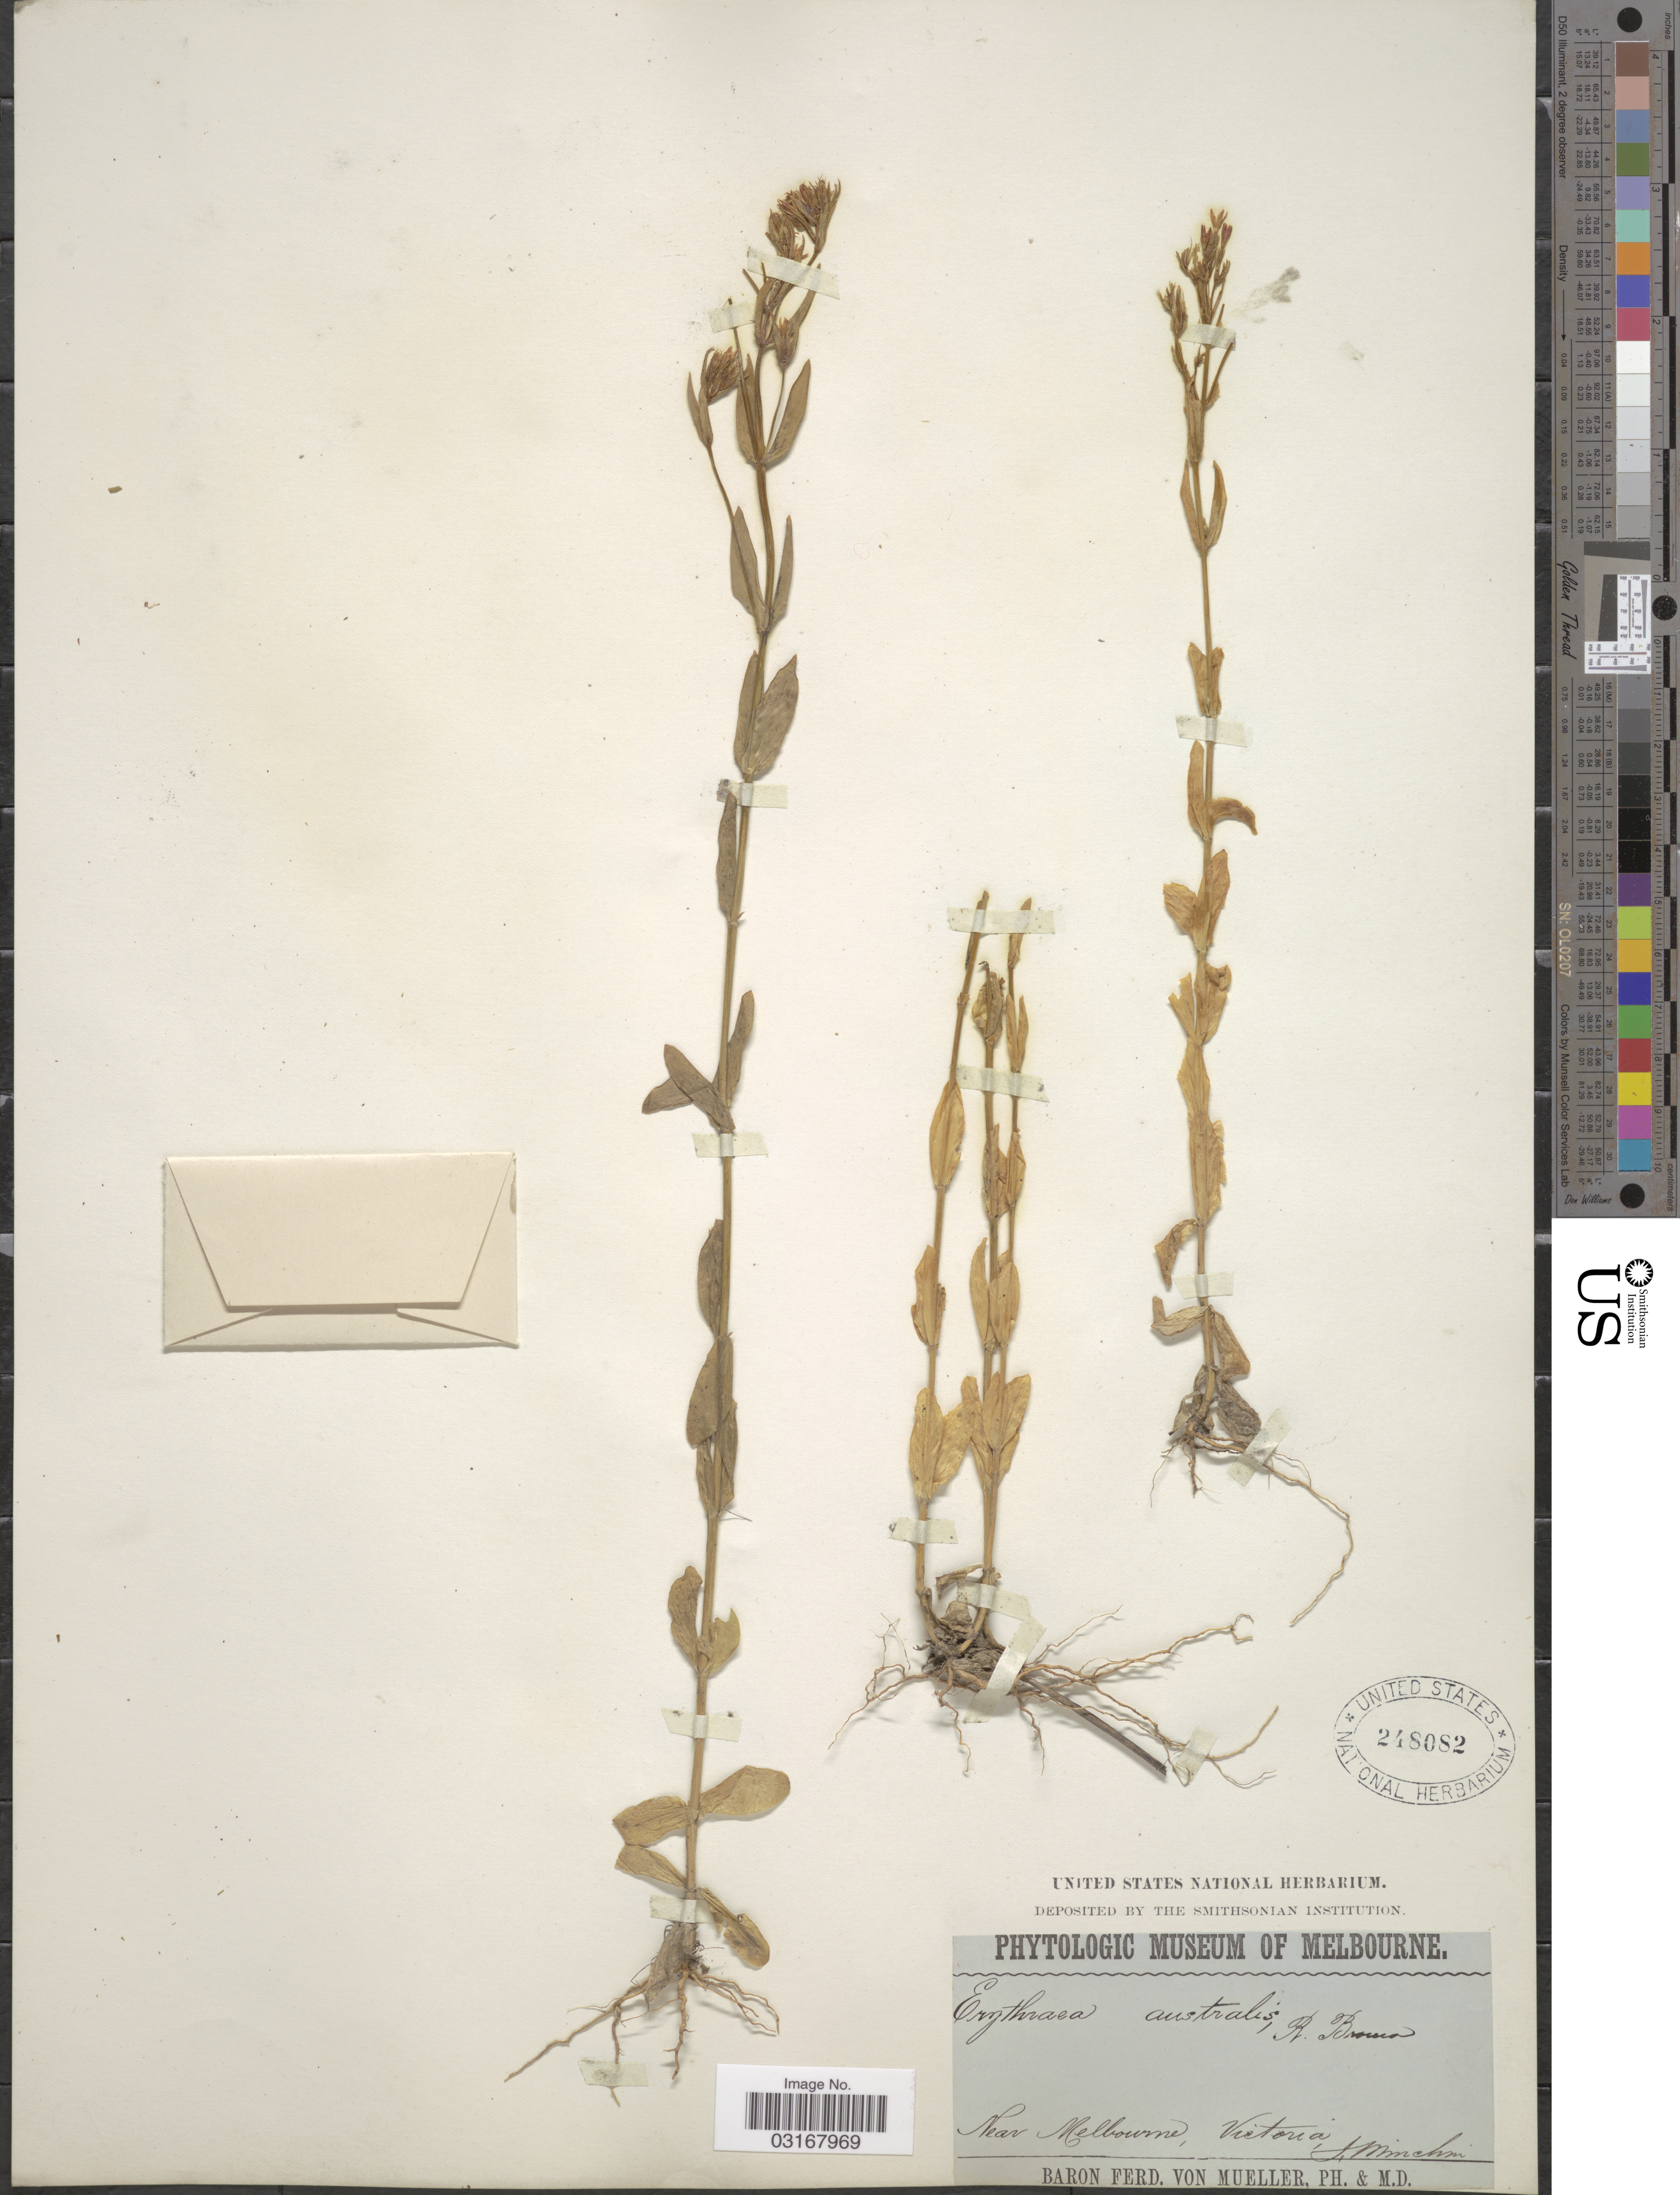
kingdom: Plantae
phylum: Tracheophyta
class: Magnoliopsida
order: Gentianales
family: Gentianaceae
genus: Schenkia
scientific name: Schenkia australis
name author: (R. Br.) G. Mans.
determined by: Strong, Mark T., (BOT), Smithsonian Institution - National Museum of Natural History (UNITED STATES)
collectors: J. Minchin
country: Australia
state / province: Victoria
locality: Near Melbourne, Victoria.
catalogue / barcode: US 248082